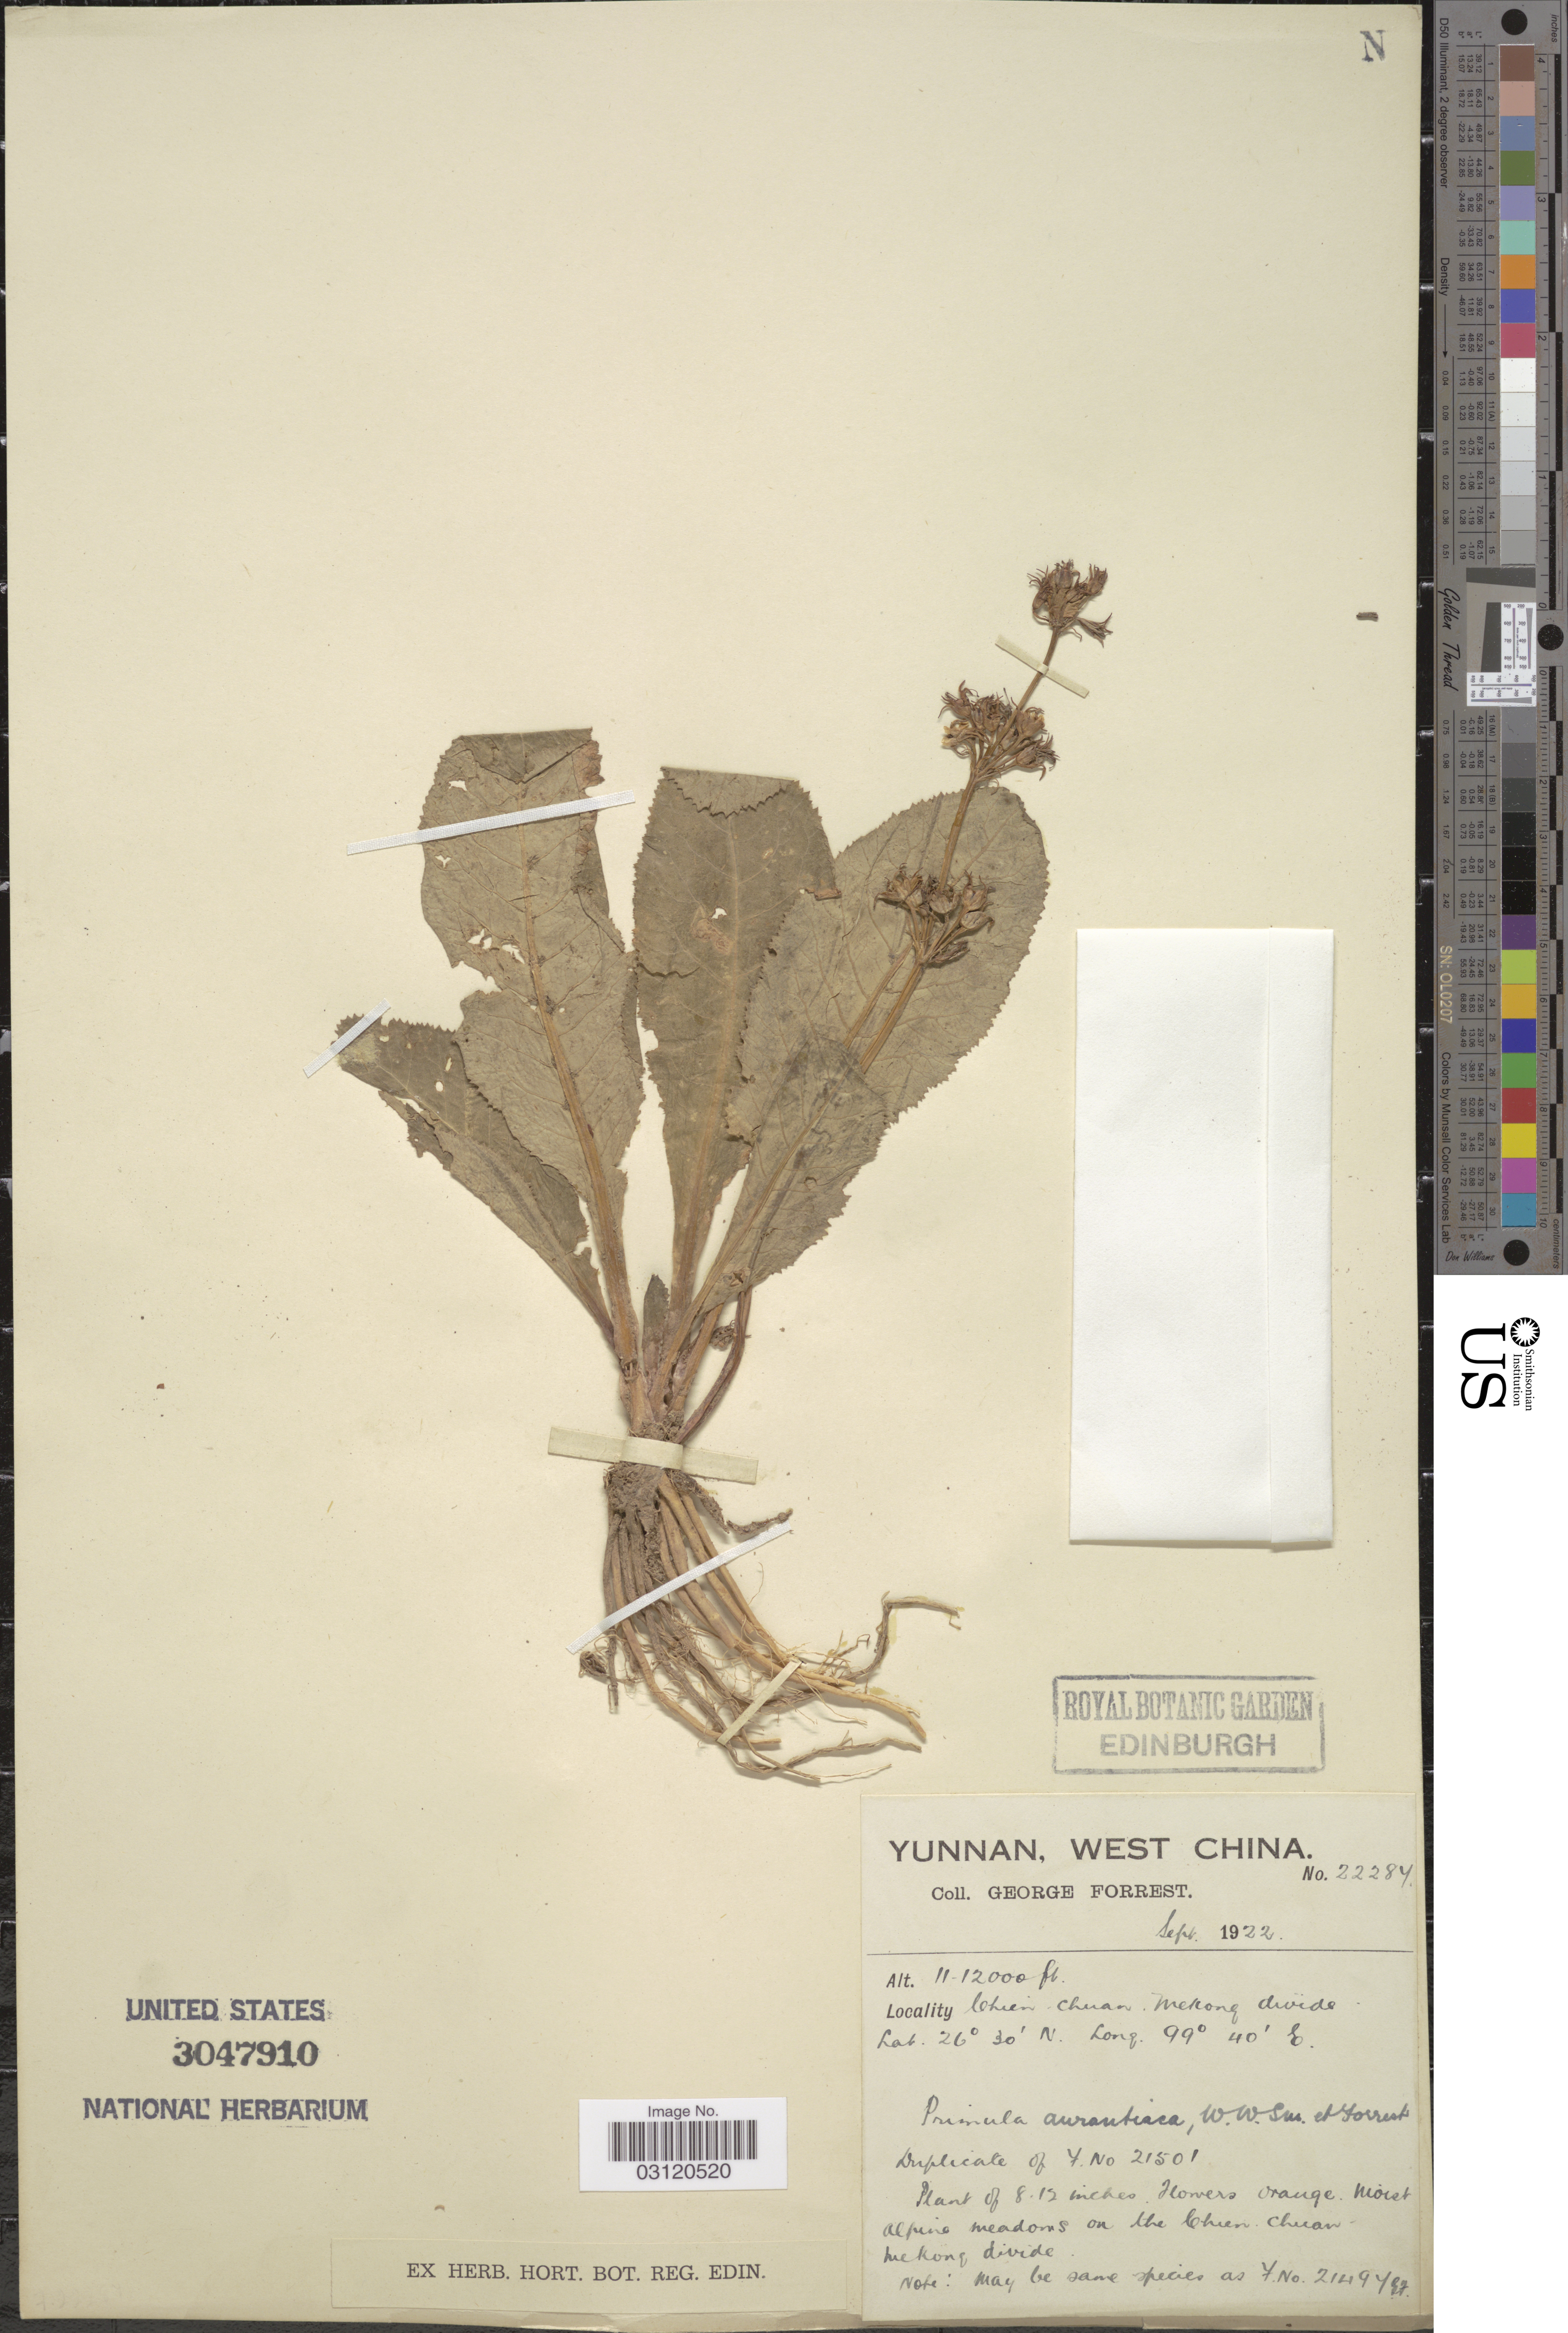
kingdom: Plantae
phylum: Tracheophyta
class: Magnoliopsida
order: Ericales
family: Primulaceae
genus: Primula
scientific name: Primula aurantiaca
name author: W.W. Sm. & Forrest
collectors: G. Forrest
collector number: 22284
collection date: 1922-09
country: China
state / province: Yunnan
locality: West China. Chien-chuan, Mekong divide.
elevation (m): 3353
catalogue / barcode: US 3047910